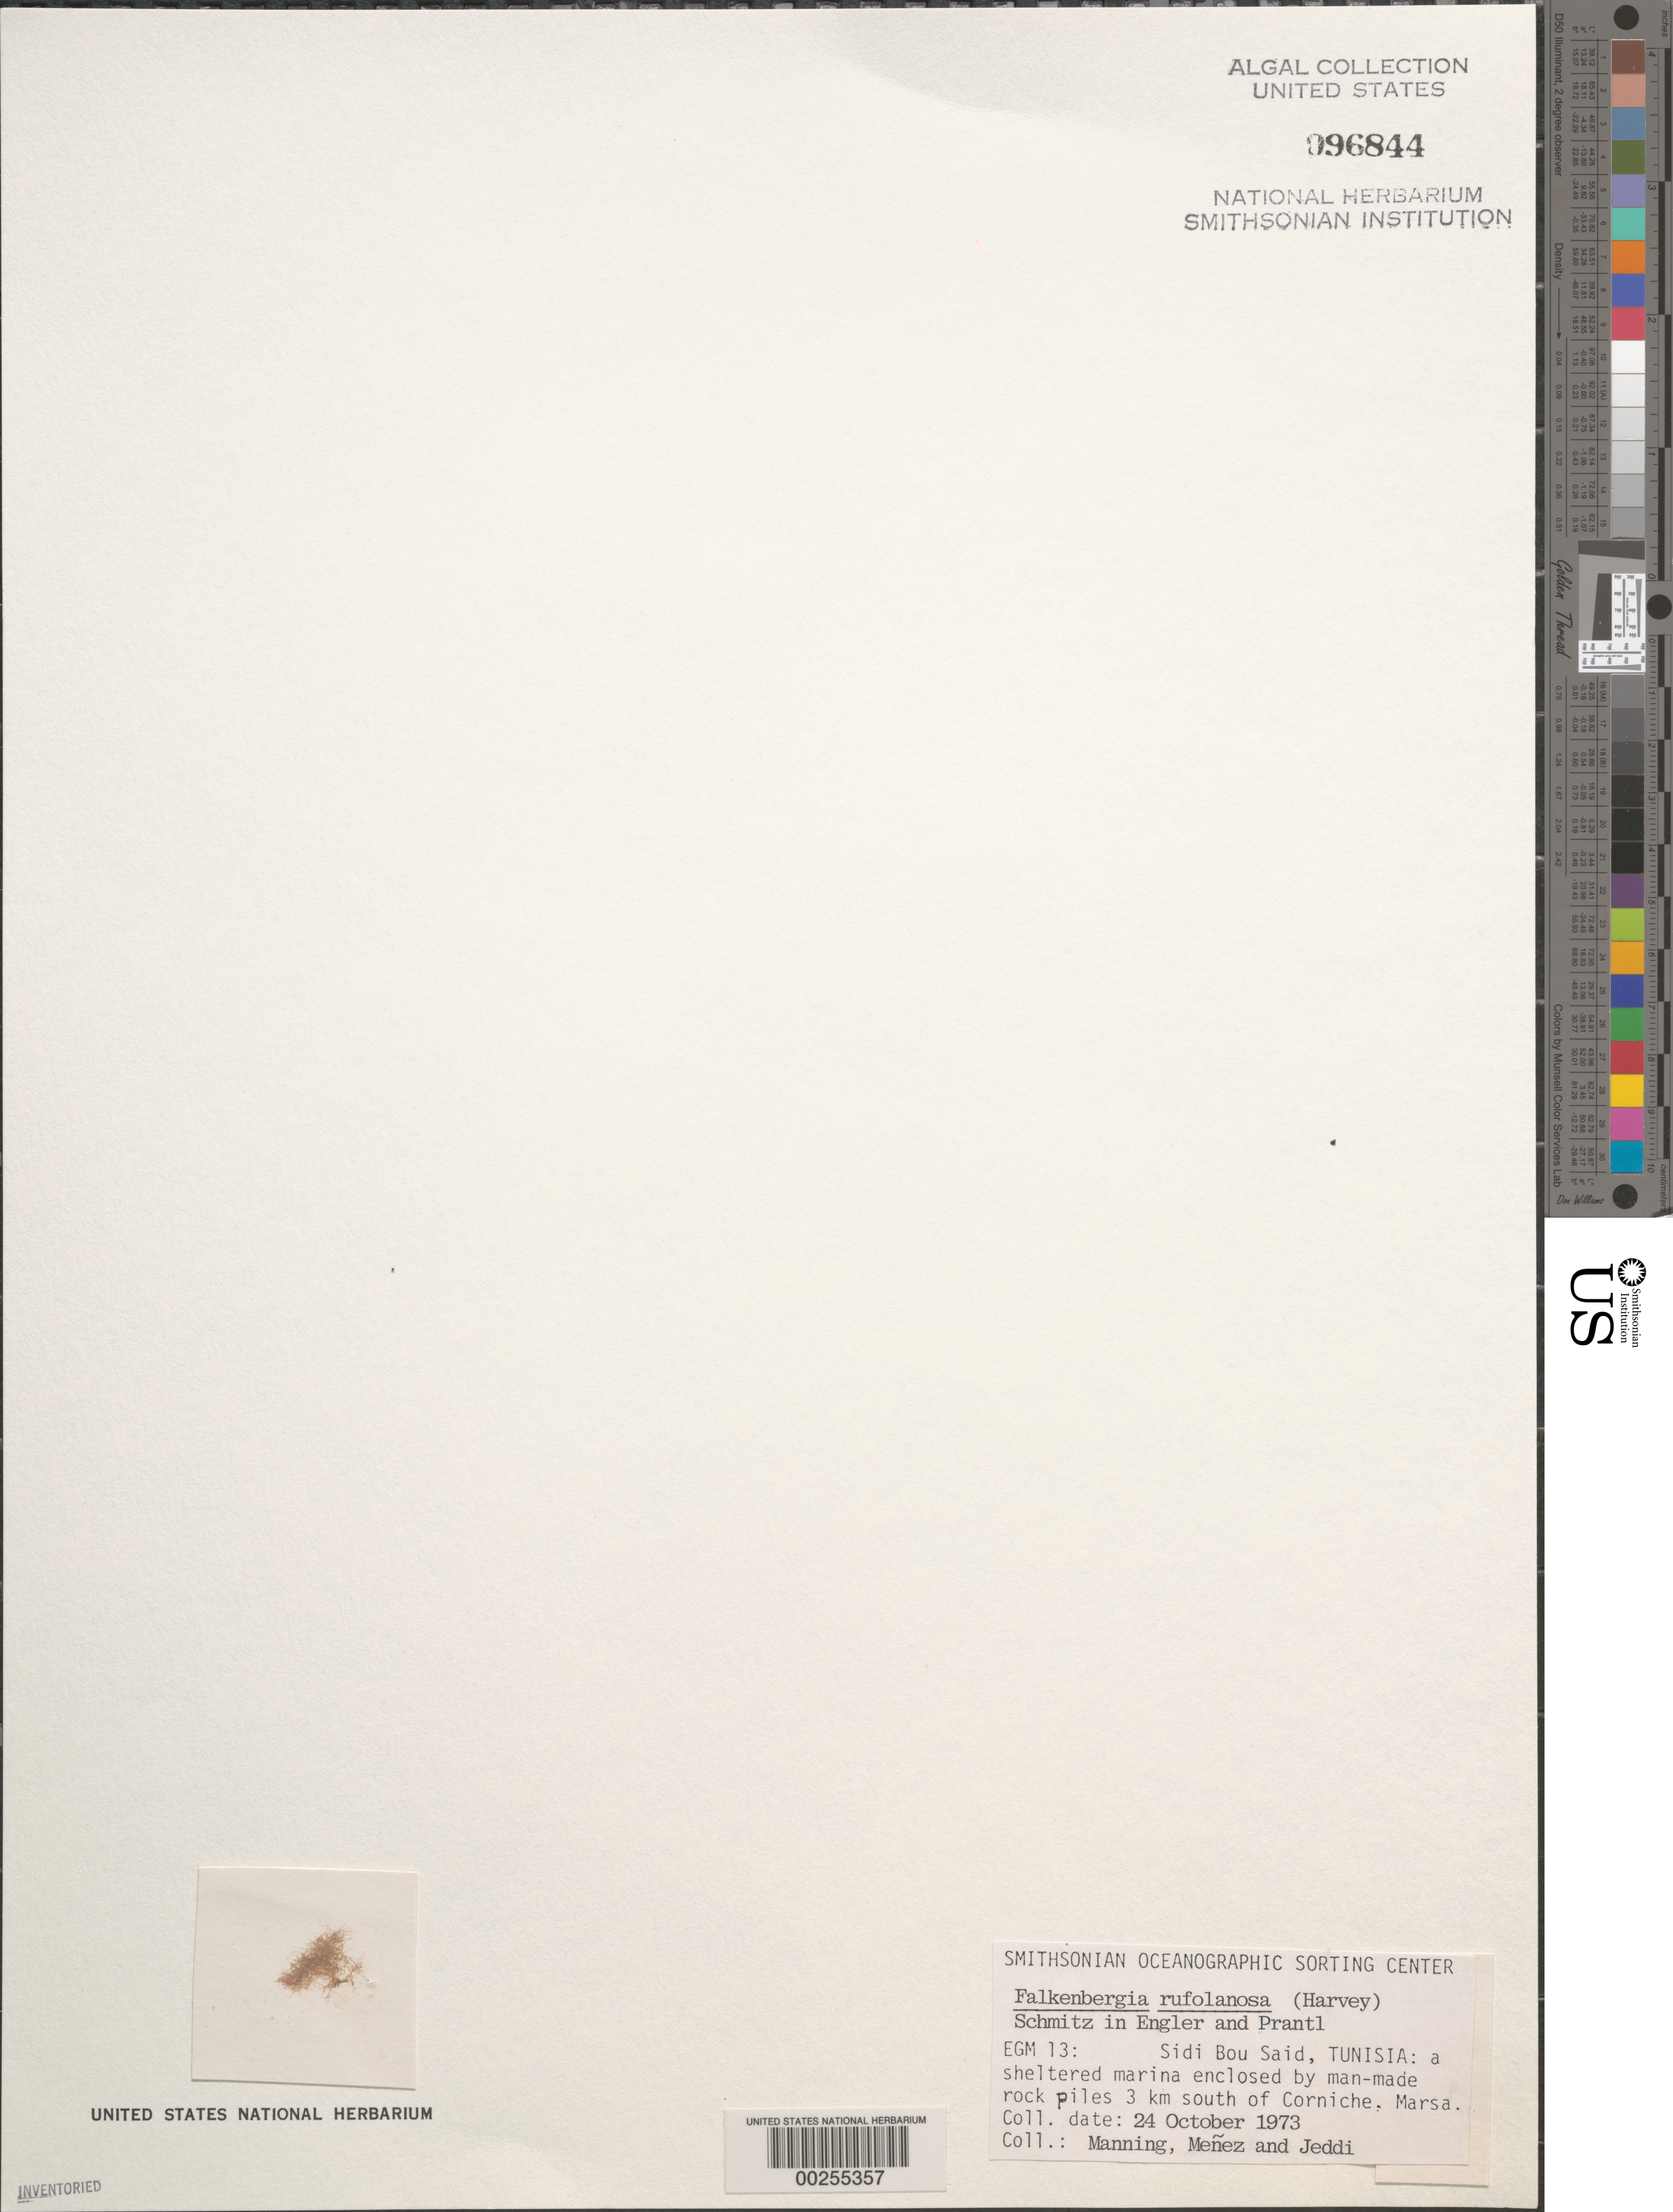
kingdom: Plantae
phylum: Rhodophyta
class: Florideophyceae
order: Bonnemaisoniales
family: Bonnemaisoniaceae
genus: Asparagopsis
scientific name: Asparagopsis armata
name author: Harv.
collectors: R. Manning, Meñez & -. Jeddi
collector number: EGM 13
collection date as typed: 24 Oct 1973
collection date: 1973-10-24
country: Tunisia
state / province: Tunis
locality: Sidi bou said, three km south of corniche, la marsa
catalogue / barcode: US 96844